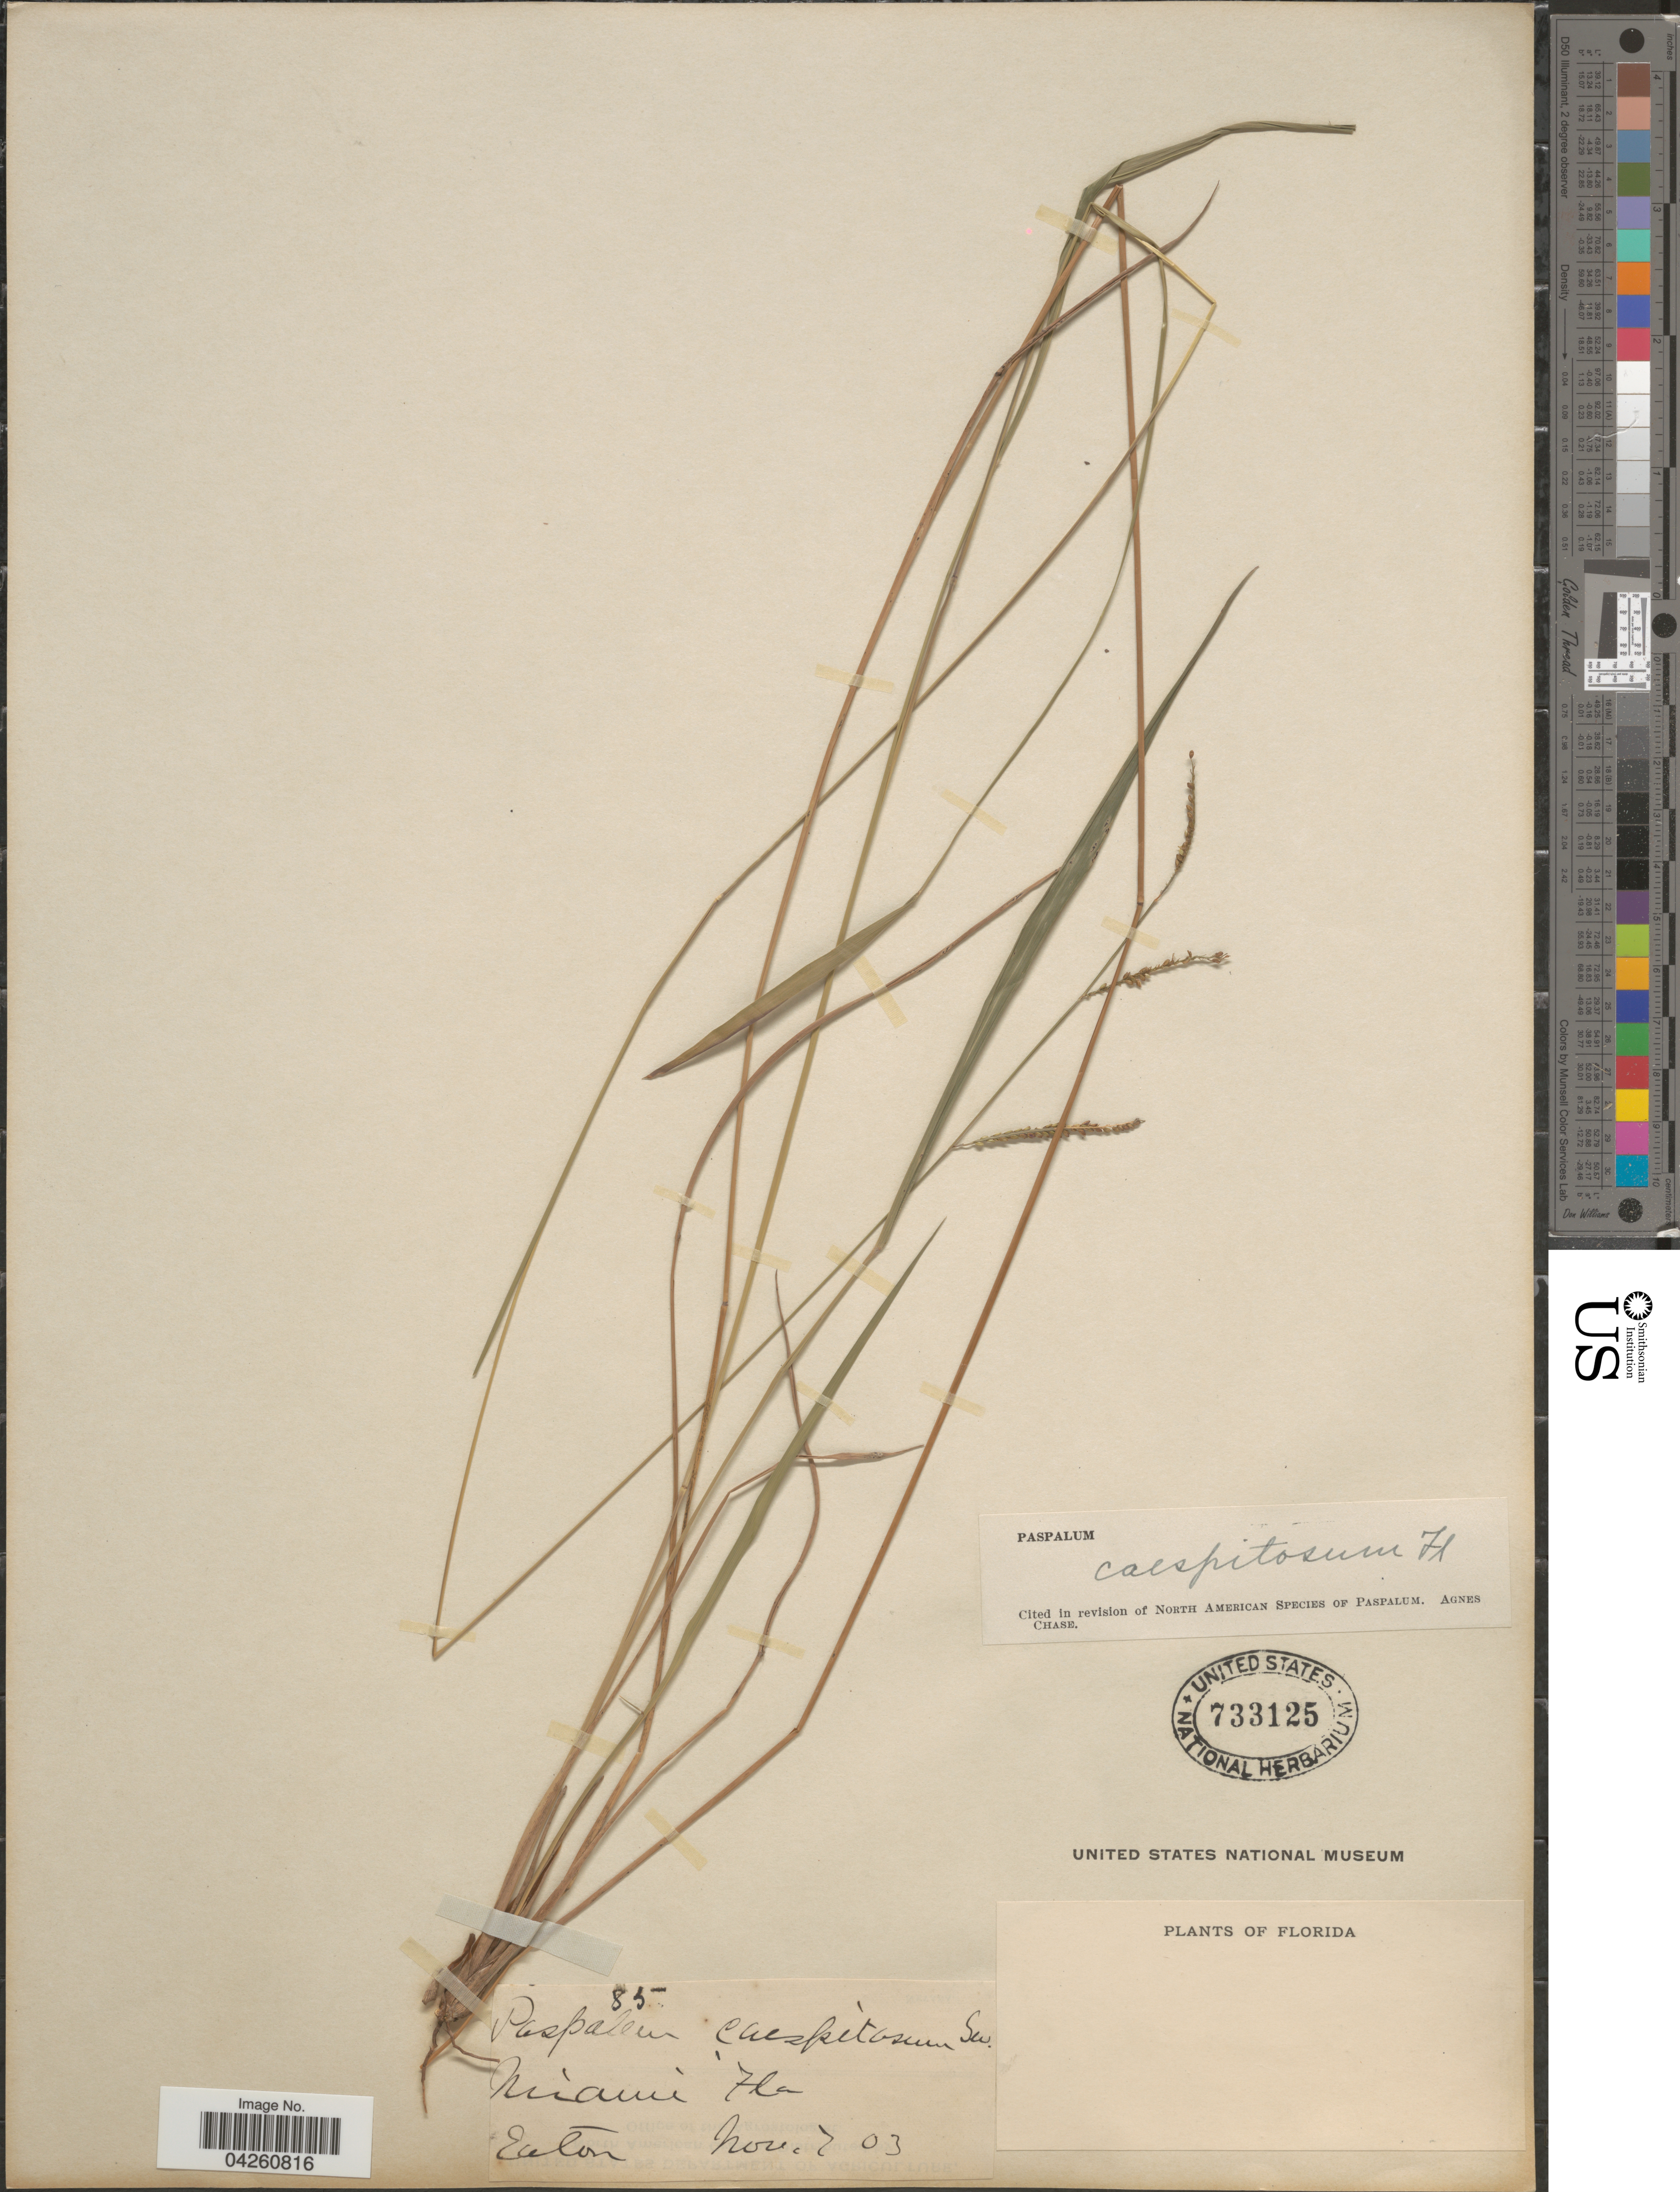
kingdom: Plantae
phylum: Tracheophyta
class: Liliopsida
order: Poales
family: Poaceae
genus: Paspalum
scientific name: Paspalum caespitosum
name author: Flüggé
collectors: -- Eaton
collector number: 85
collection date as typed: Transcribed d/m/y: 7/11/3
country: United States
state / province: Florida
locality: Miami.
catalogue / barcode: US 733125